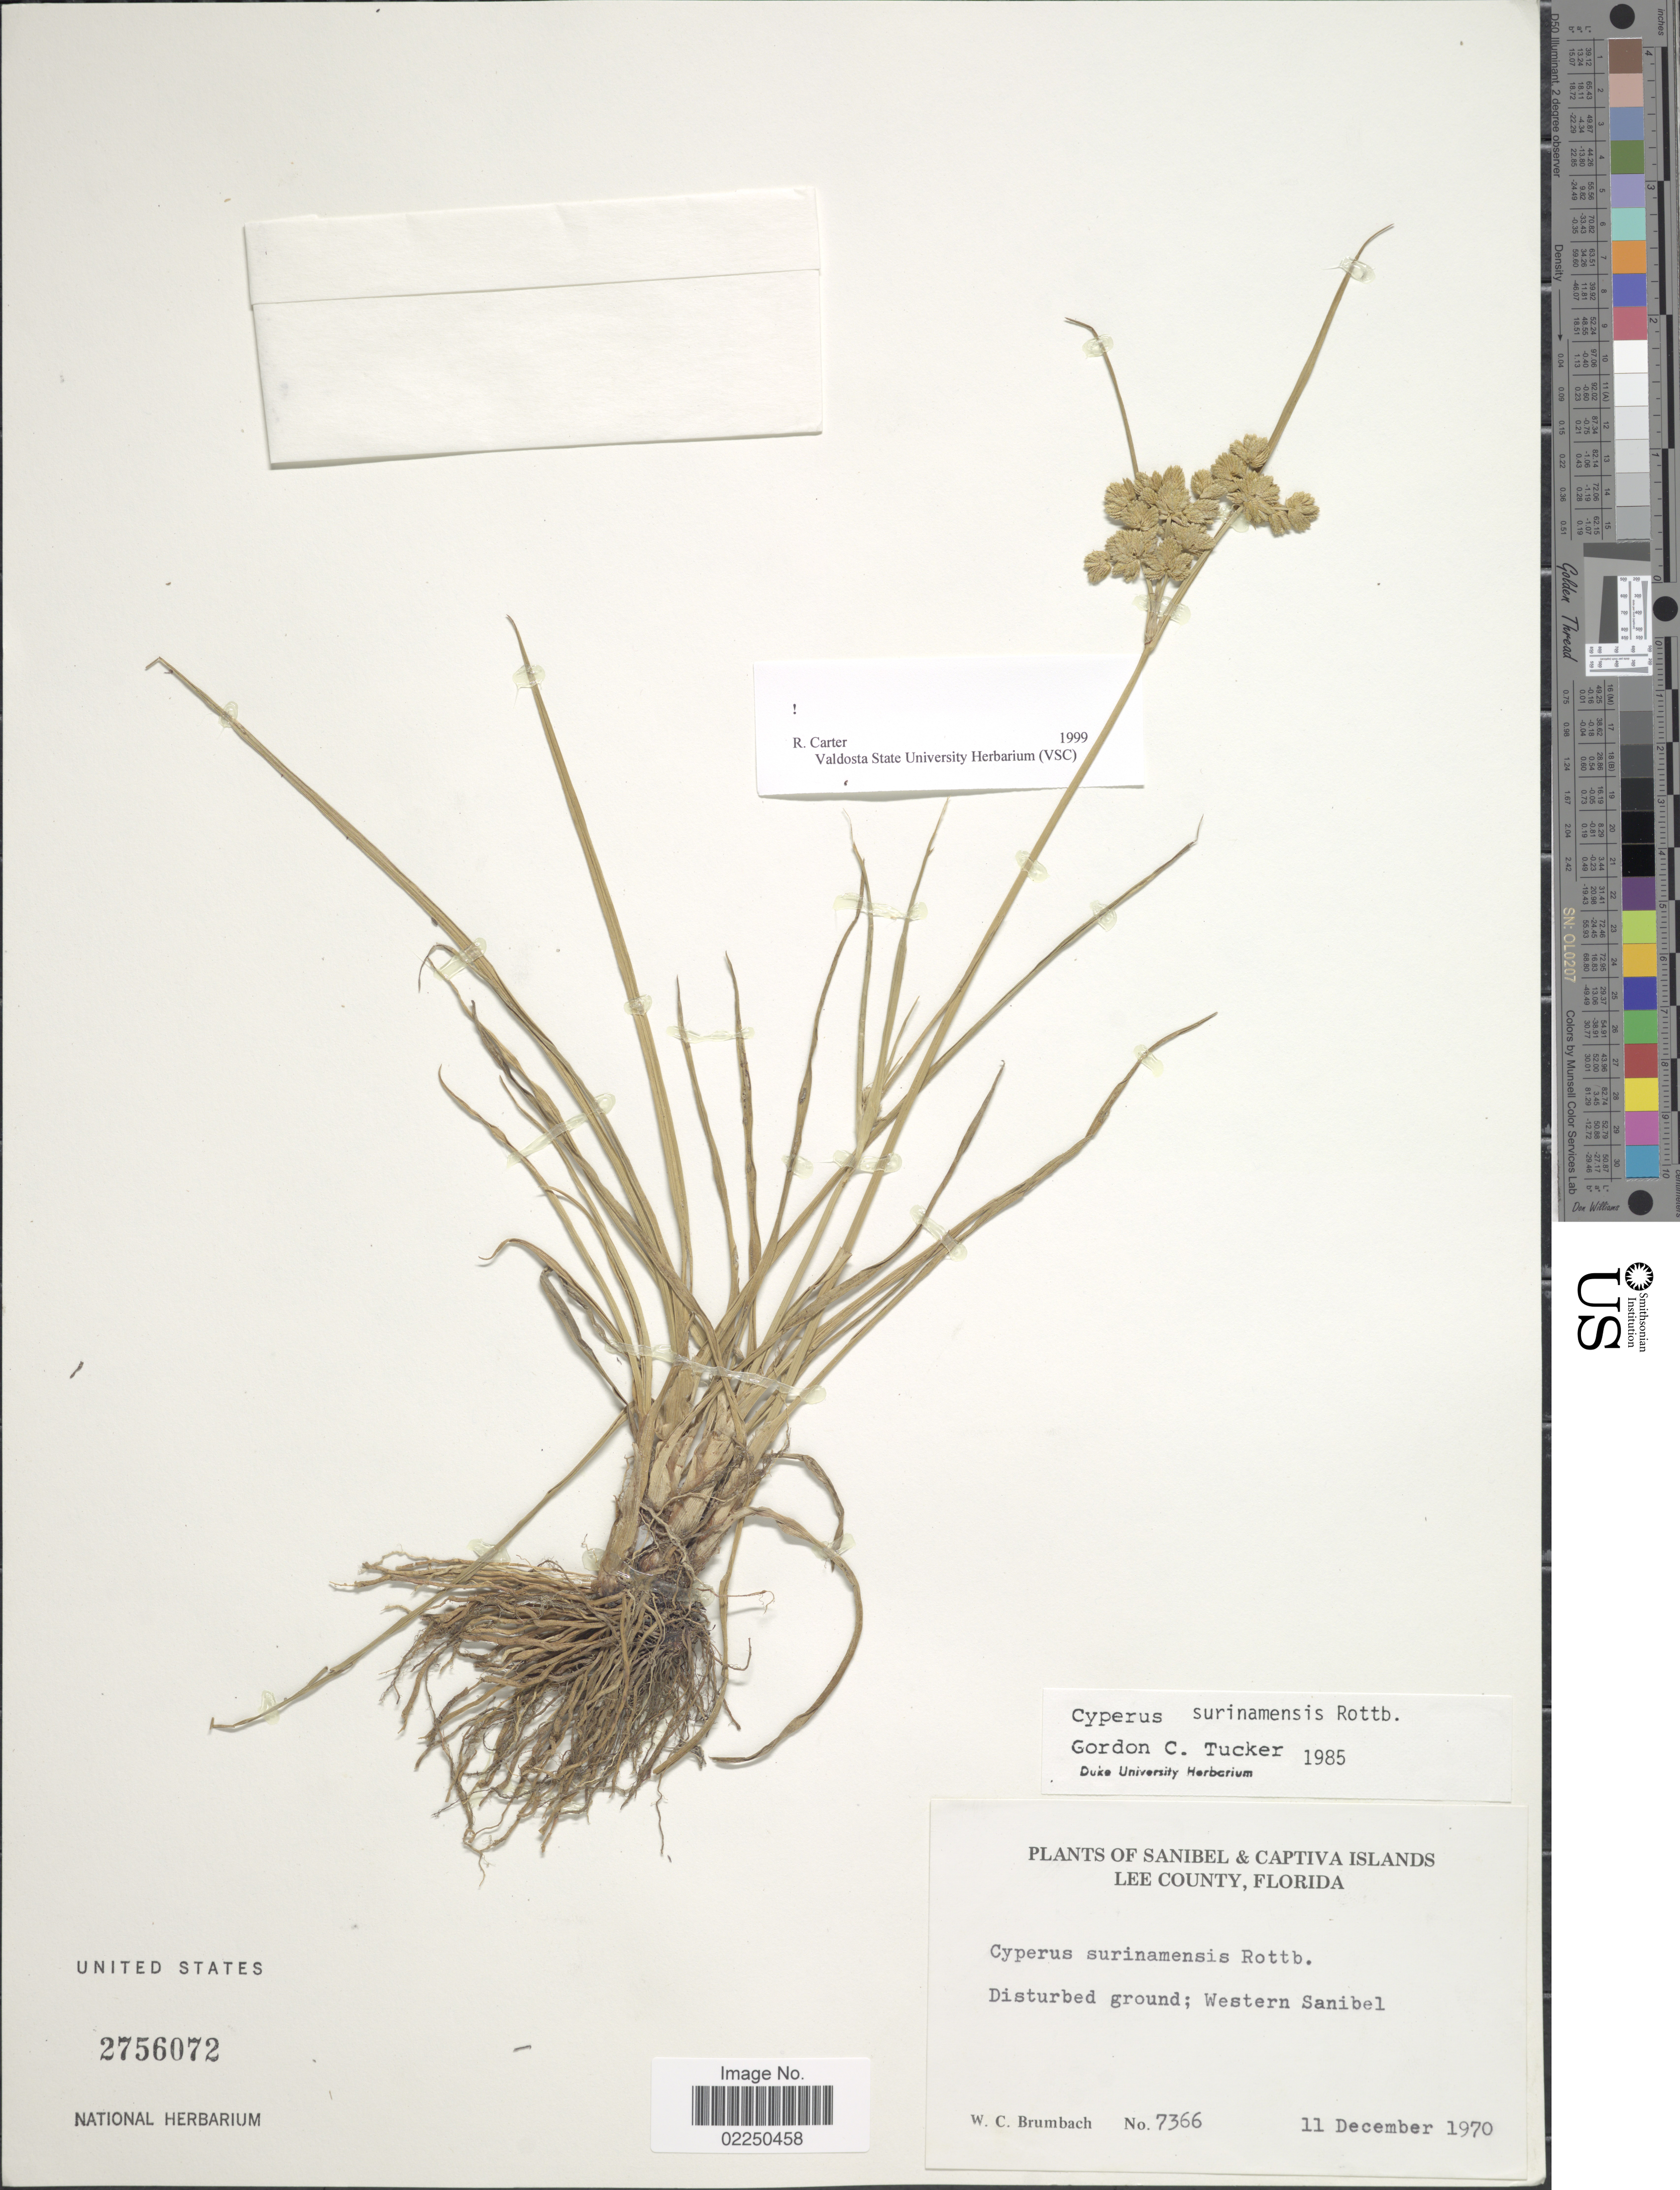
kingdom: Plantae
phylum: Tracheophyta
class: Liliopsida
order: Poales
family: Cyperaceae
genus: Cyperus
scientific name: Cyperus surinamensis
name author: Rottb.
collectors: W. C. Brumbach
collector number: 7366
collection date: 1970-12-11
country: United States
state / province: Florida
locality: Sanibel & Captiva Islands. Lee County. Disturbed grounds; Western Sanibel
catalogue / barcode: US 2756072